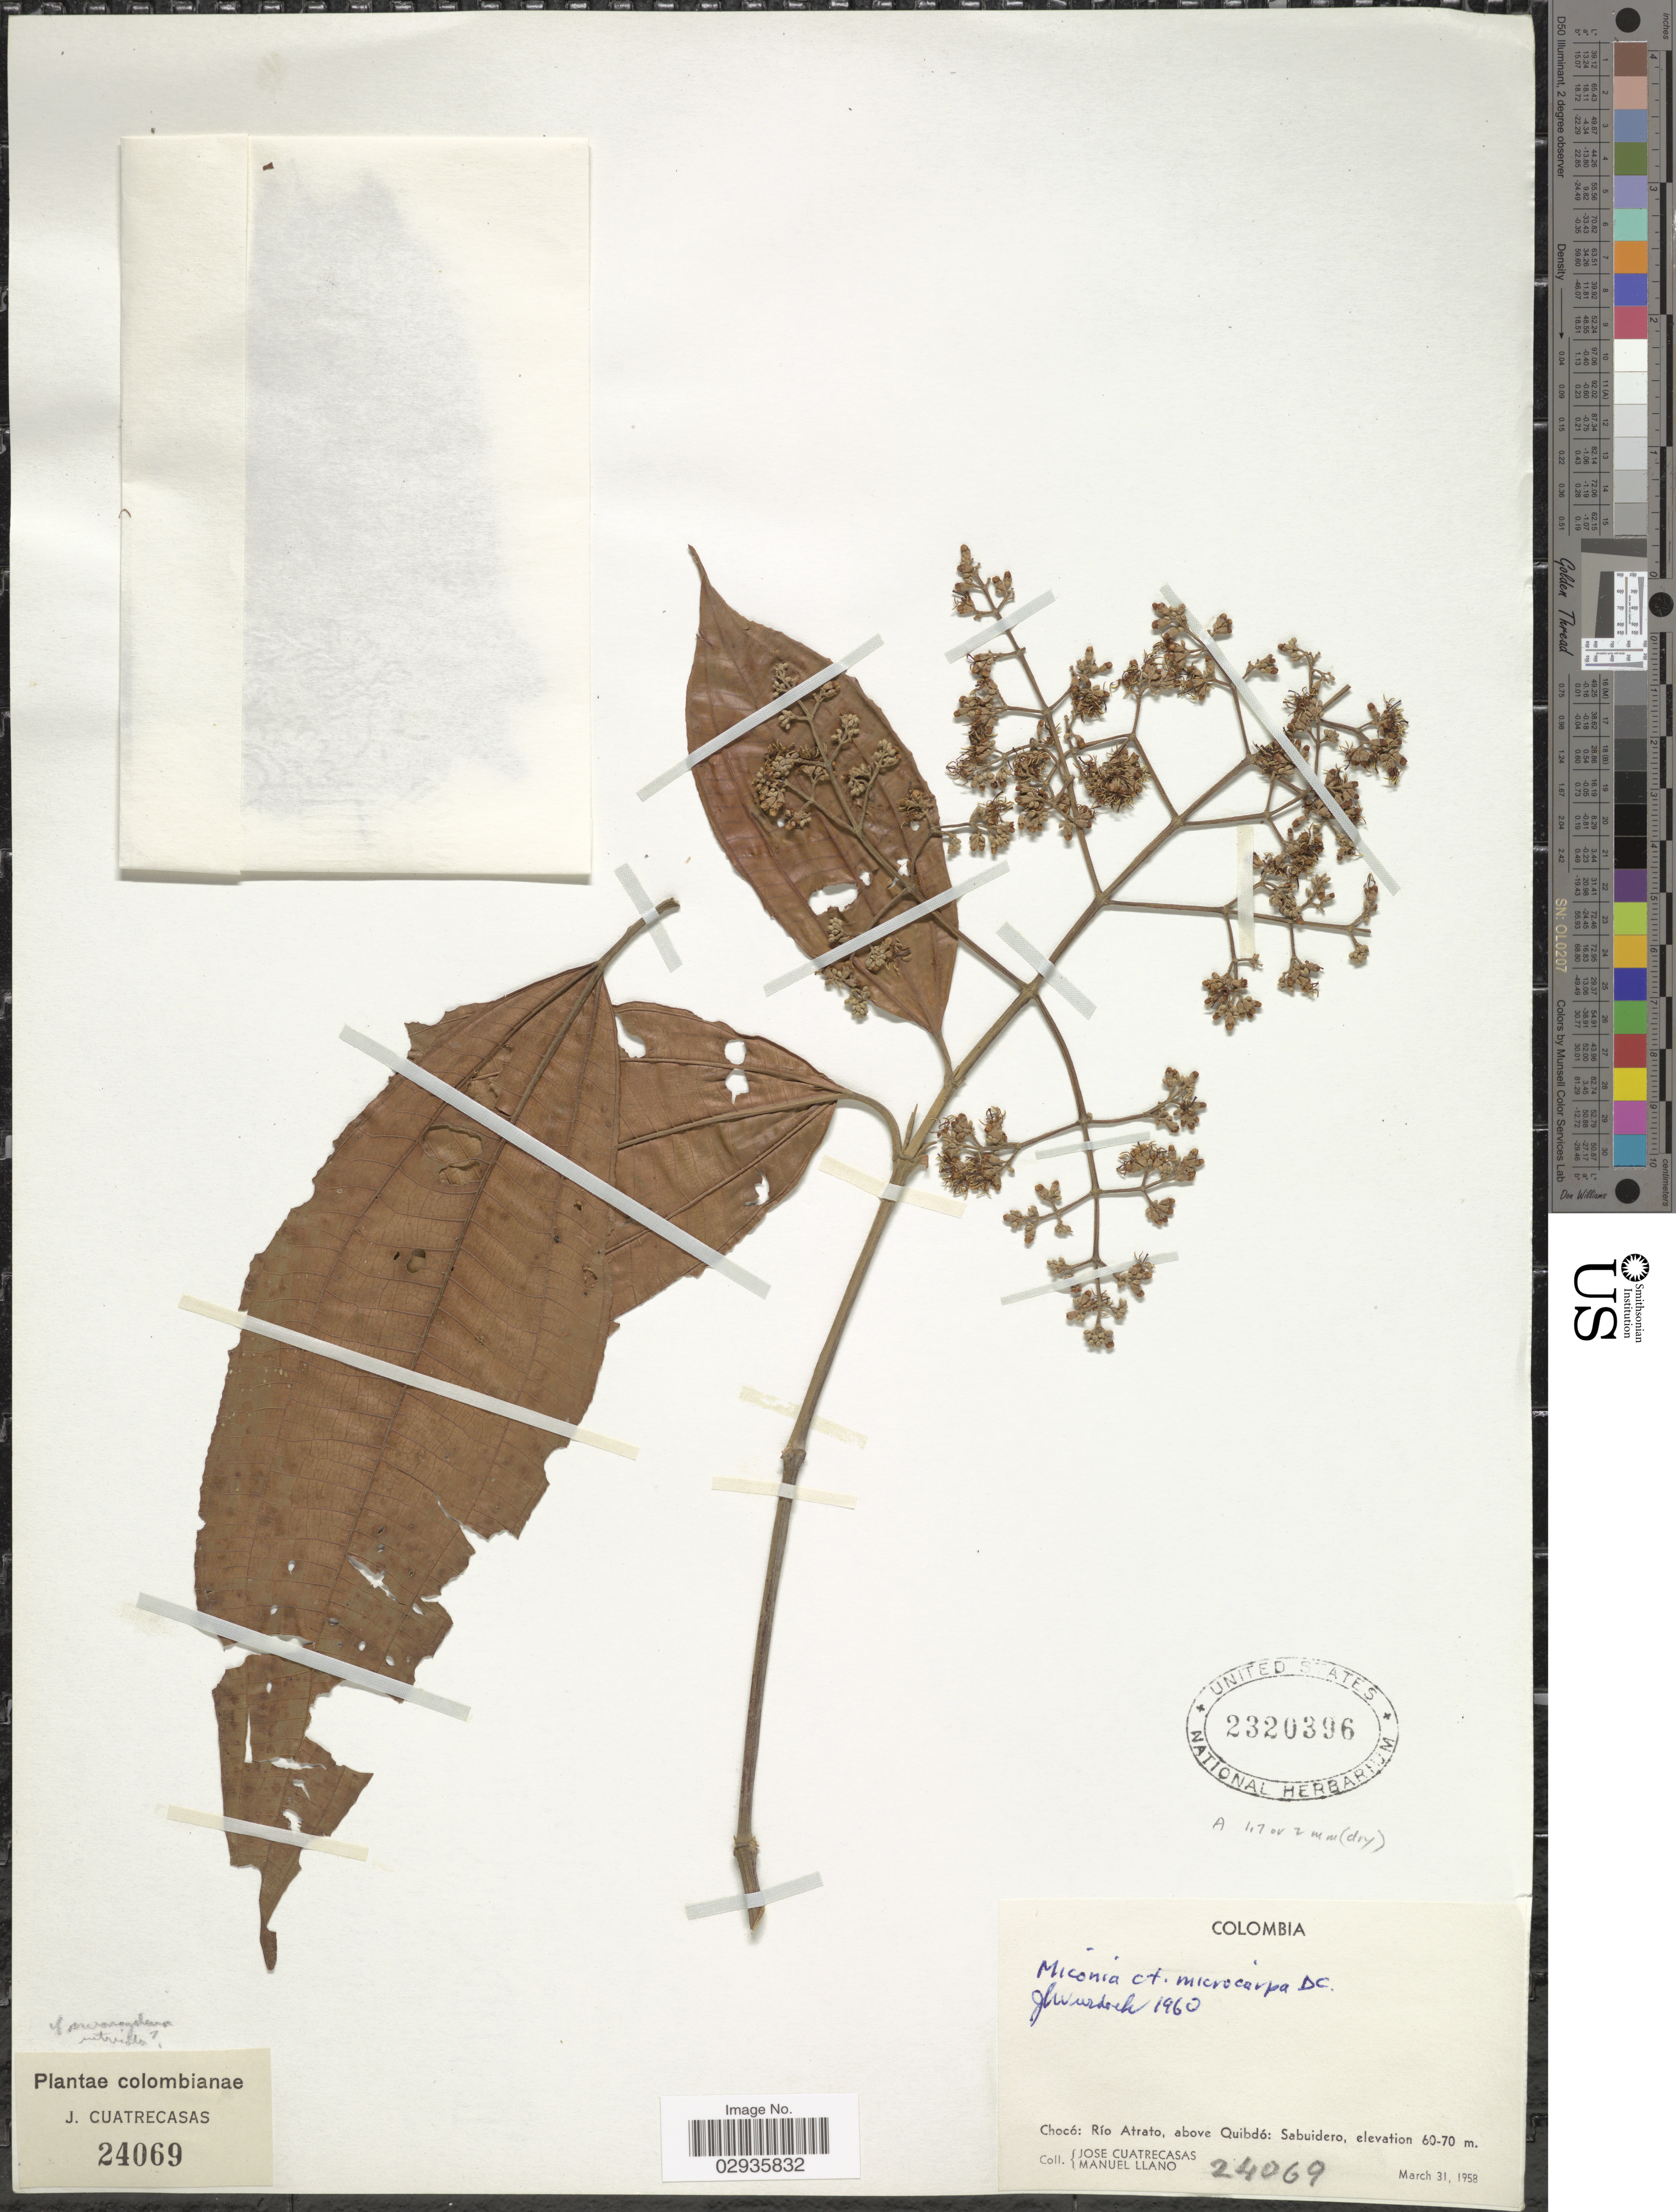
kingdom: Plantae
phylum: Tracheophyta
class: Magnoliopsida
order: Myrtales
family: Melastomataceae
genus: Miconia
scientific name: Miconia affinis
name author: DC.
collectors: J. Cuatrecasas & M. Llano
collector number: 24069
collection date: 1958-03-31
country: Colombia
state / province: Chocó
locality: Río Atrato, above Quibdó: Sabuidero.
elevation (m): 60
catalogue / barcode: US 2320396